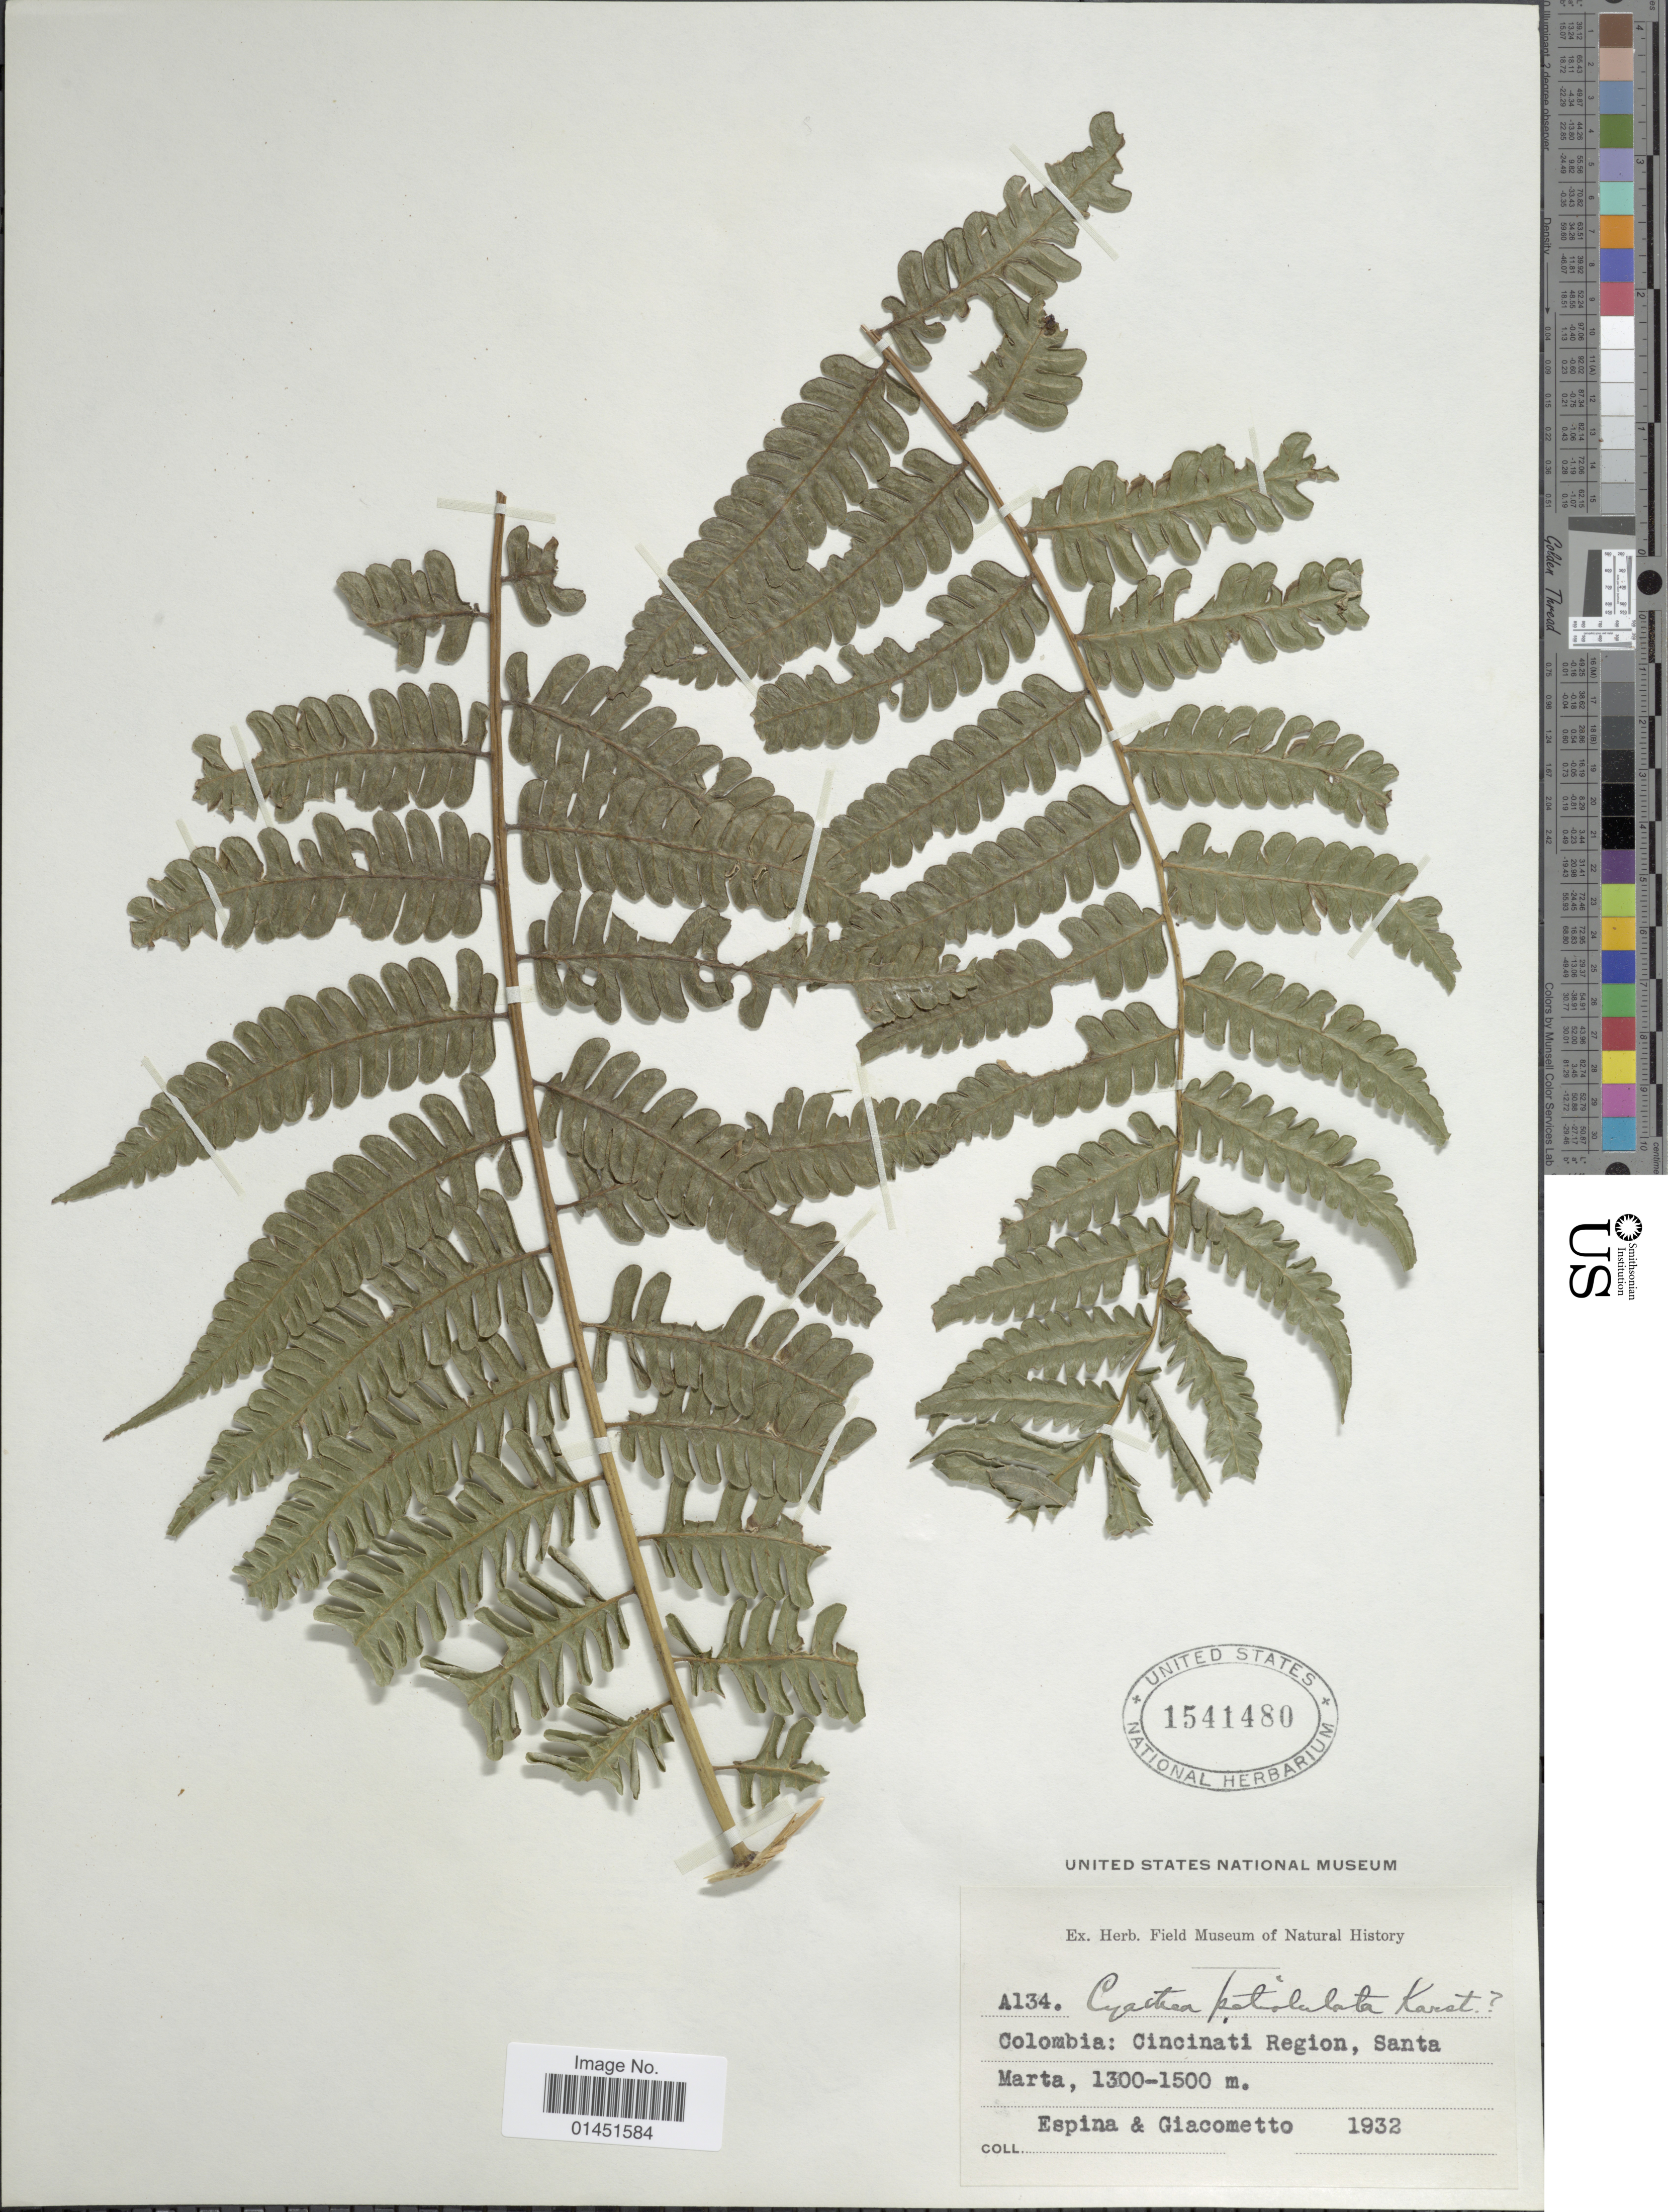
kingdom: Plantae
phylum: Tracheophyta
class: Polypodiopsida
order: Cyatheales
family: Cyatheaceae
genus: Cyathea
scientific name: Cyathea divergens var. divergens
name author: Kunze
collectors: -. Espina & Giacometto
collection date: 1932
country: Colombia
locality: Cincinati Region, Santa Marta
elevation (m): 1300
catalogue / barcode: US 1541480